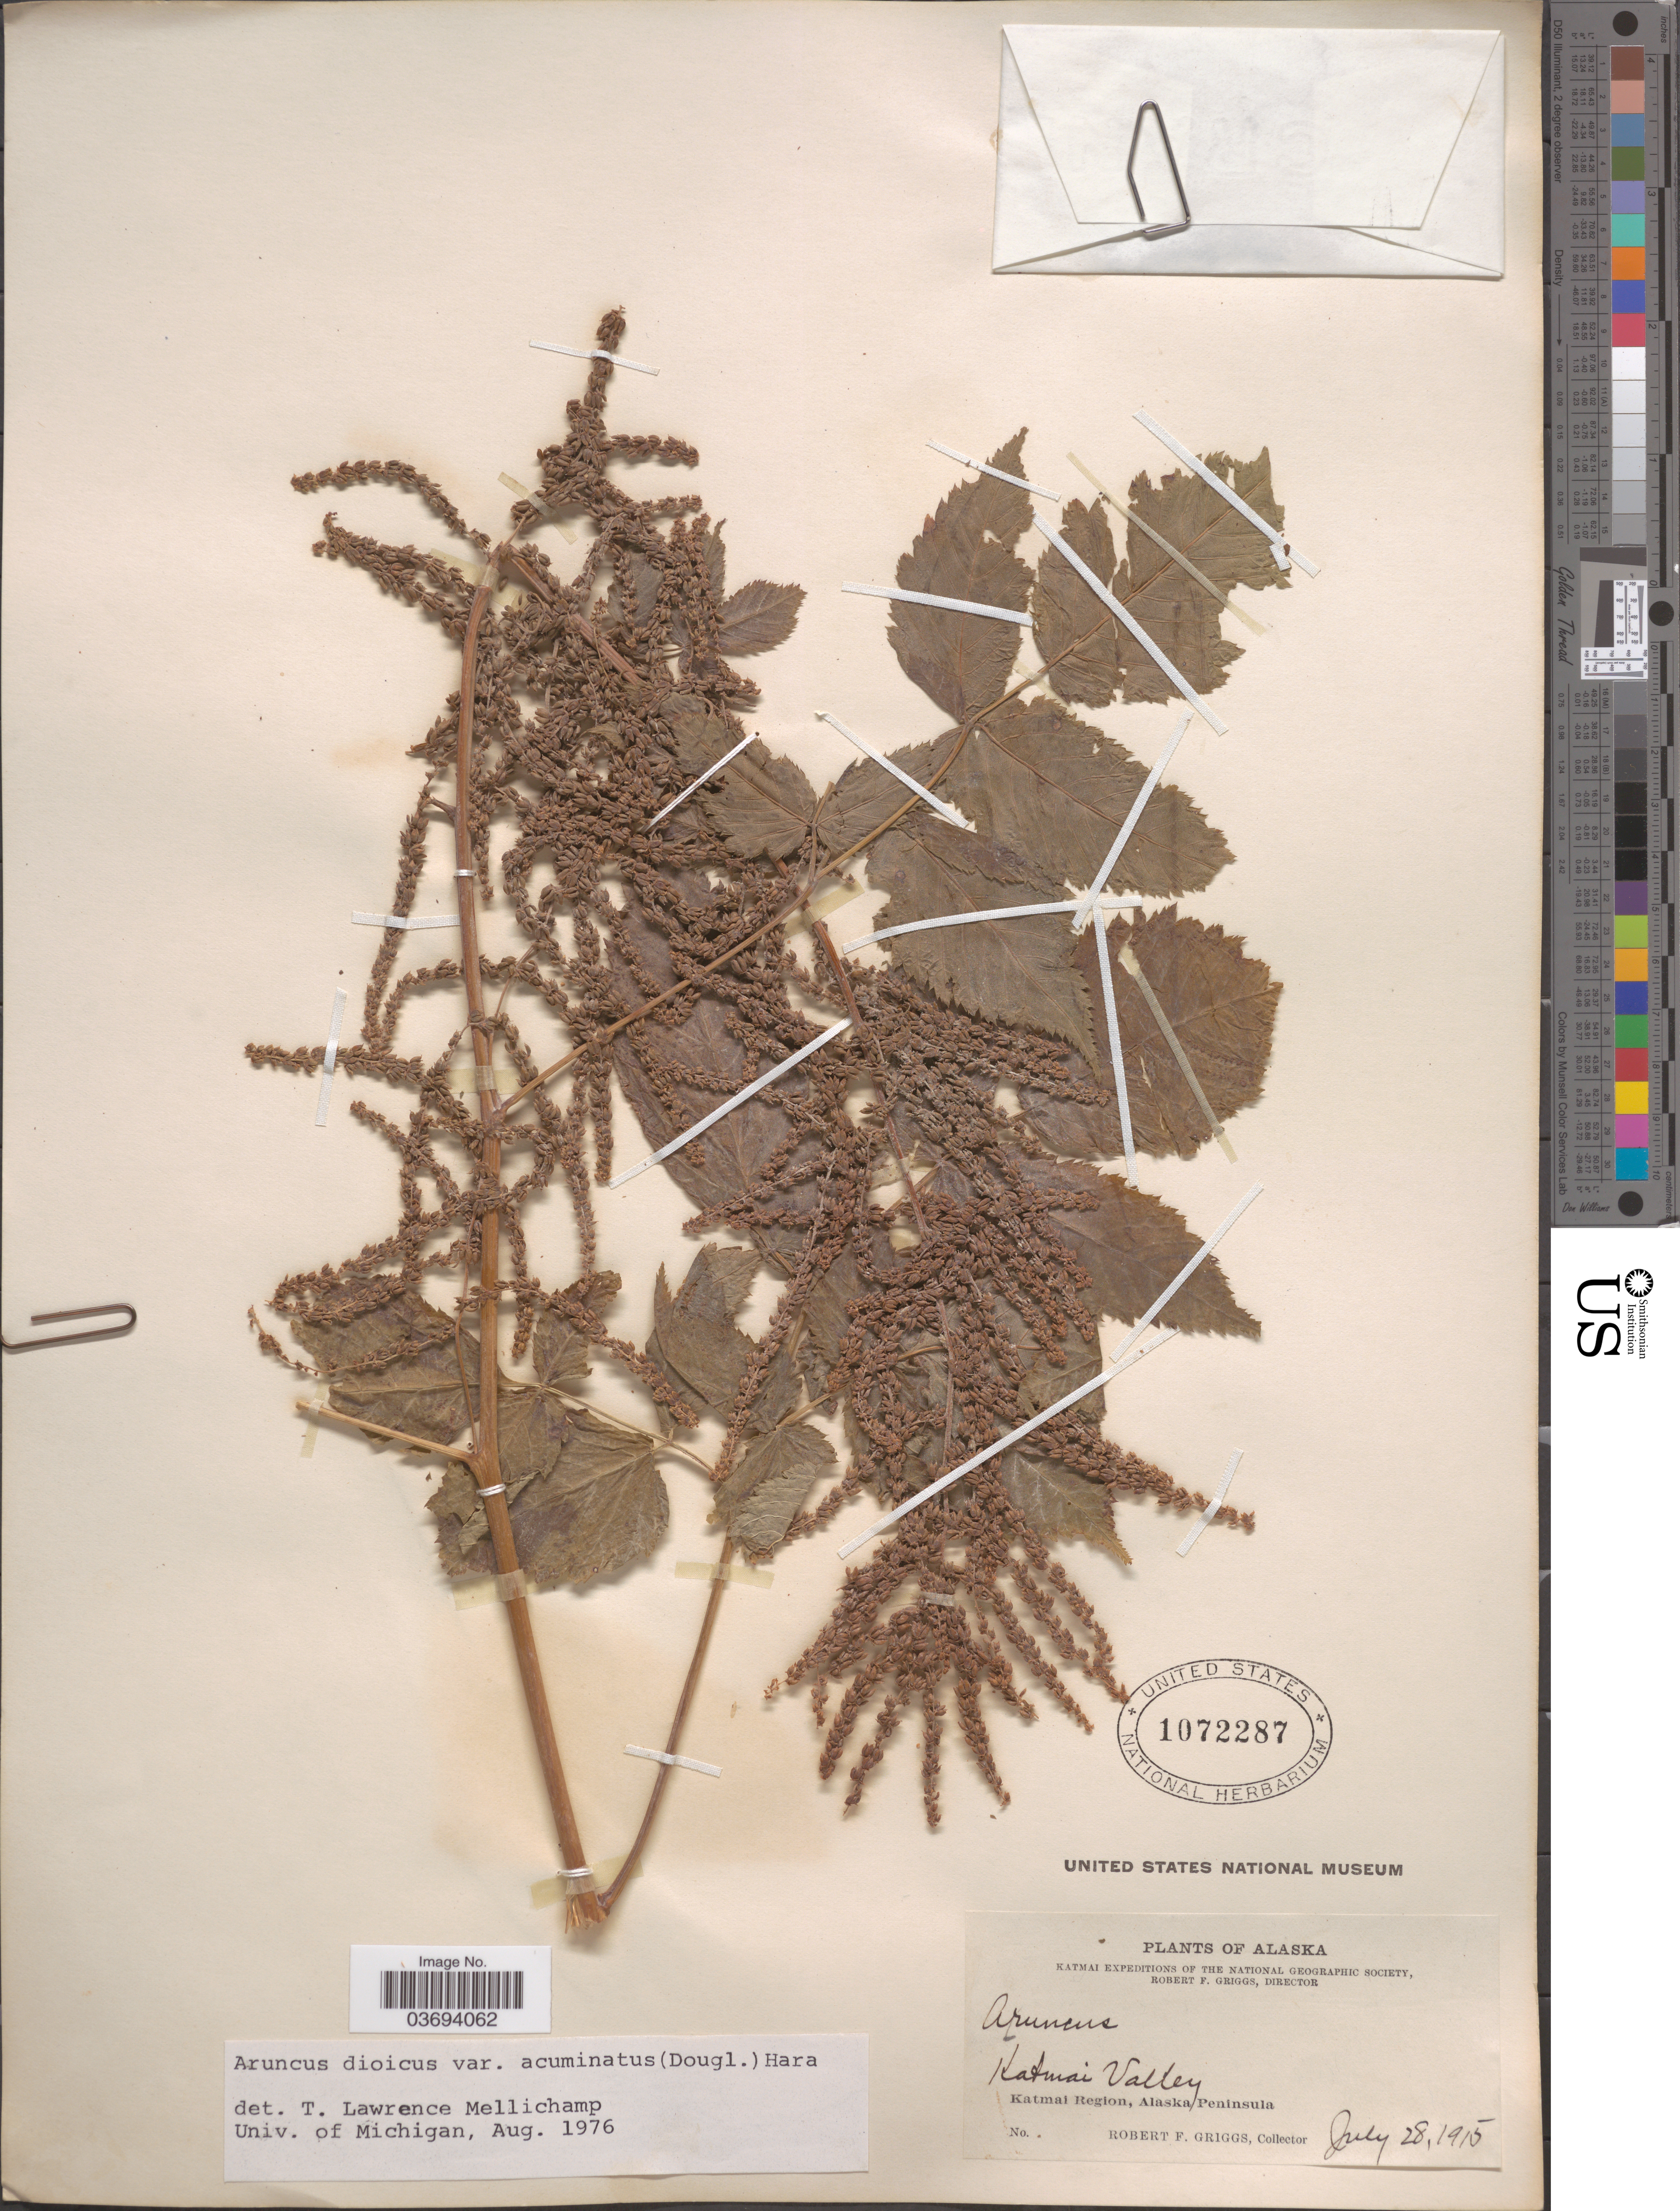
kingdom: Plantae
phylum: Tracheophyta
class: Magnoliopsida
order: Rosales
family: Rosaceae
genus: Aruncus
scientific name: Aruncus dioicus var. acuminatus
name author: (Rydb.) H. Hara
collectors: R. F. Griggs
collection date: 1915-07-28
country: United States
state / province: Alaska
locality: Katmai Valley. Katmai Region, Alaska Peninsula.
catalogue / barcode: US 1072287